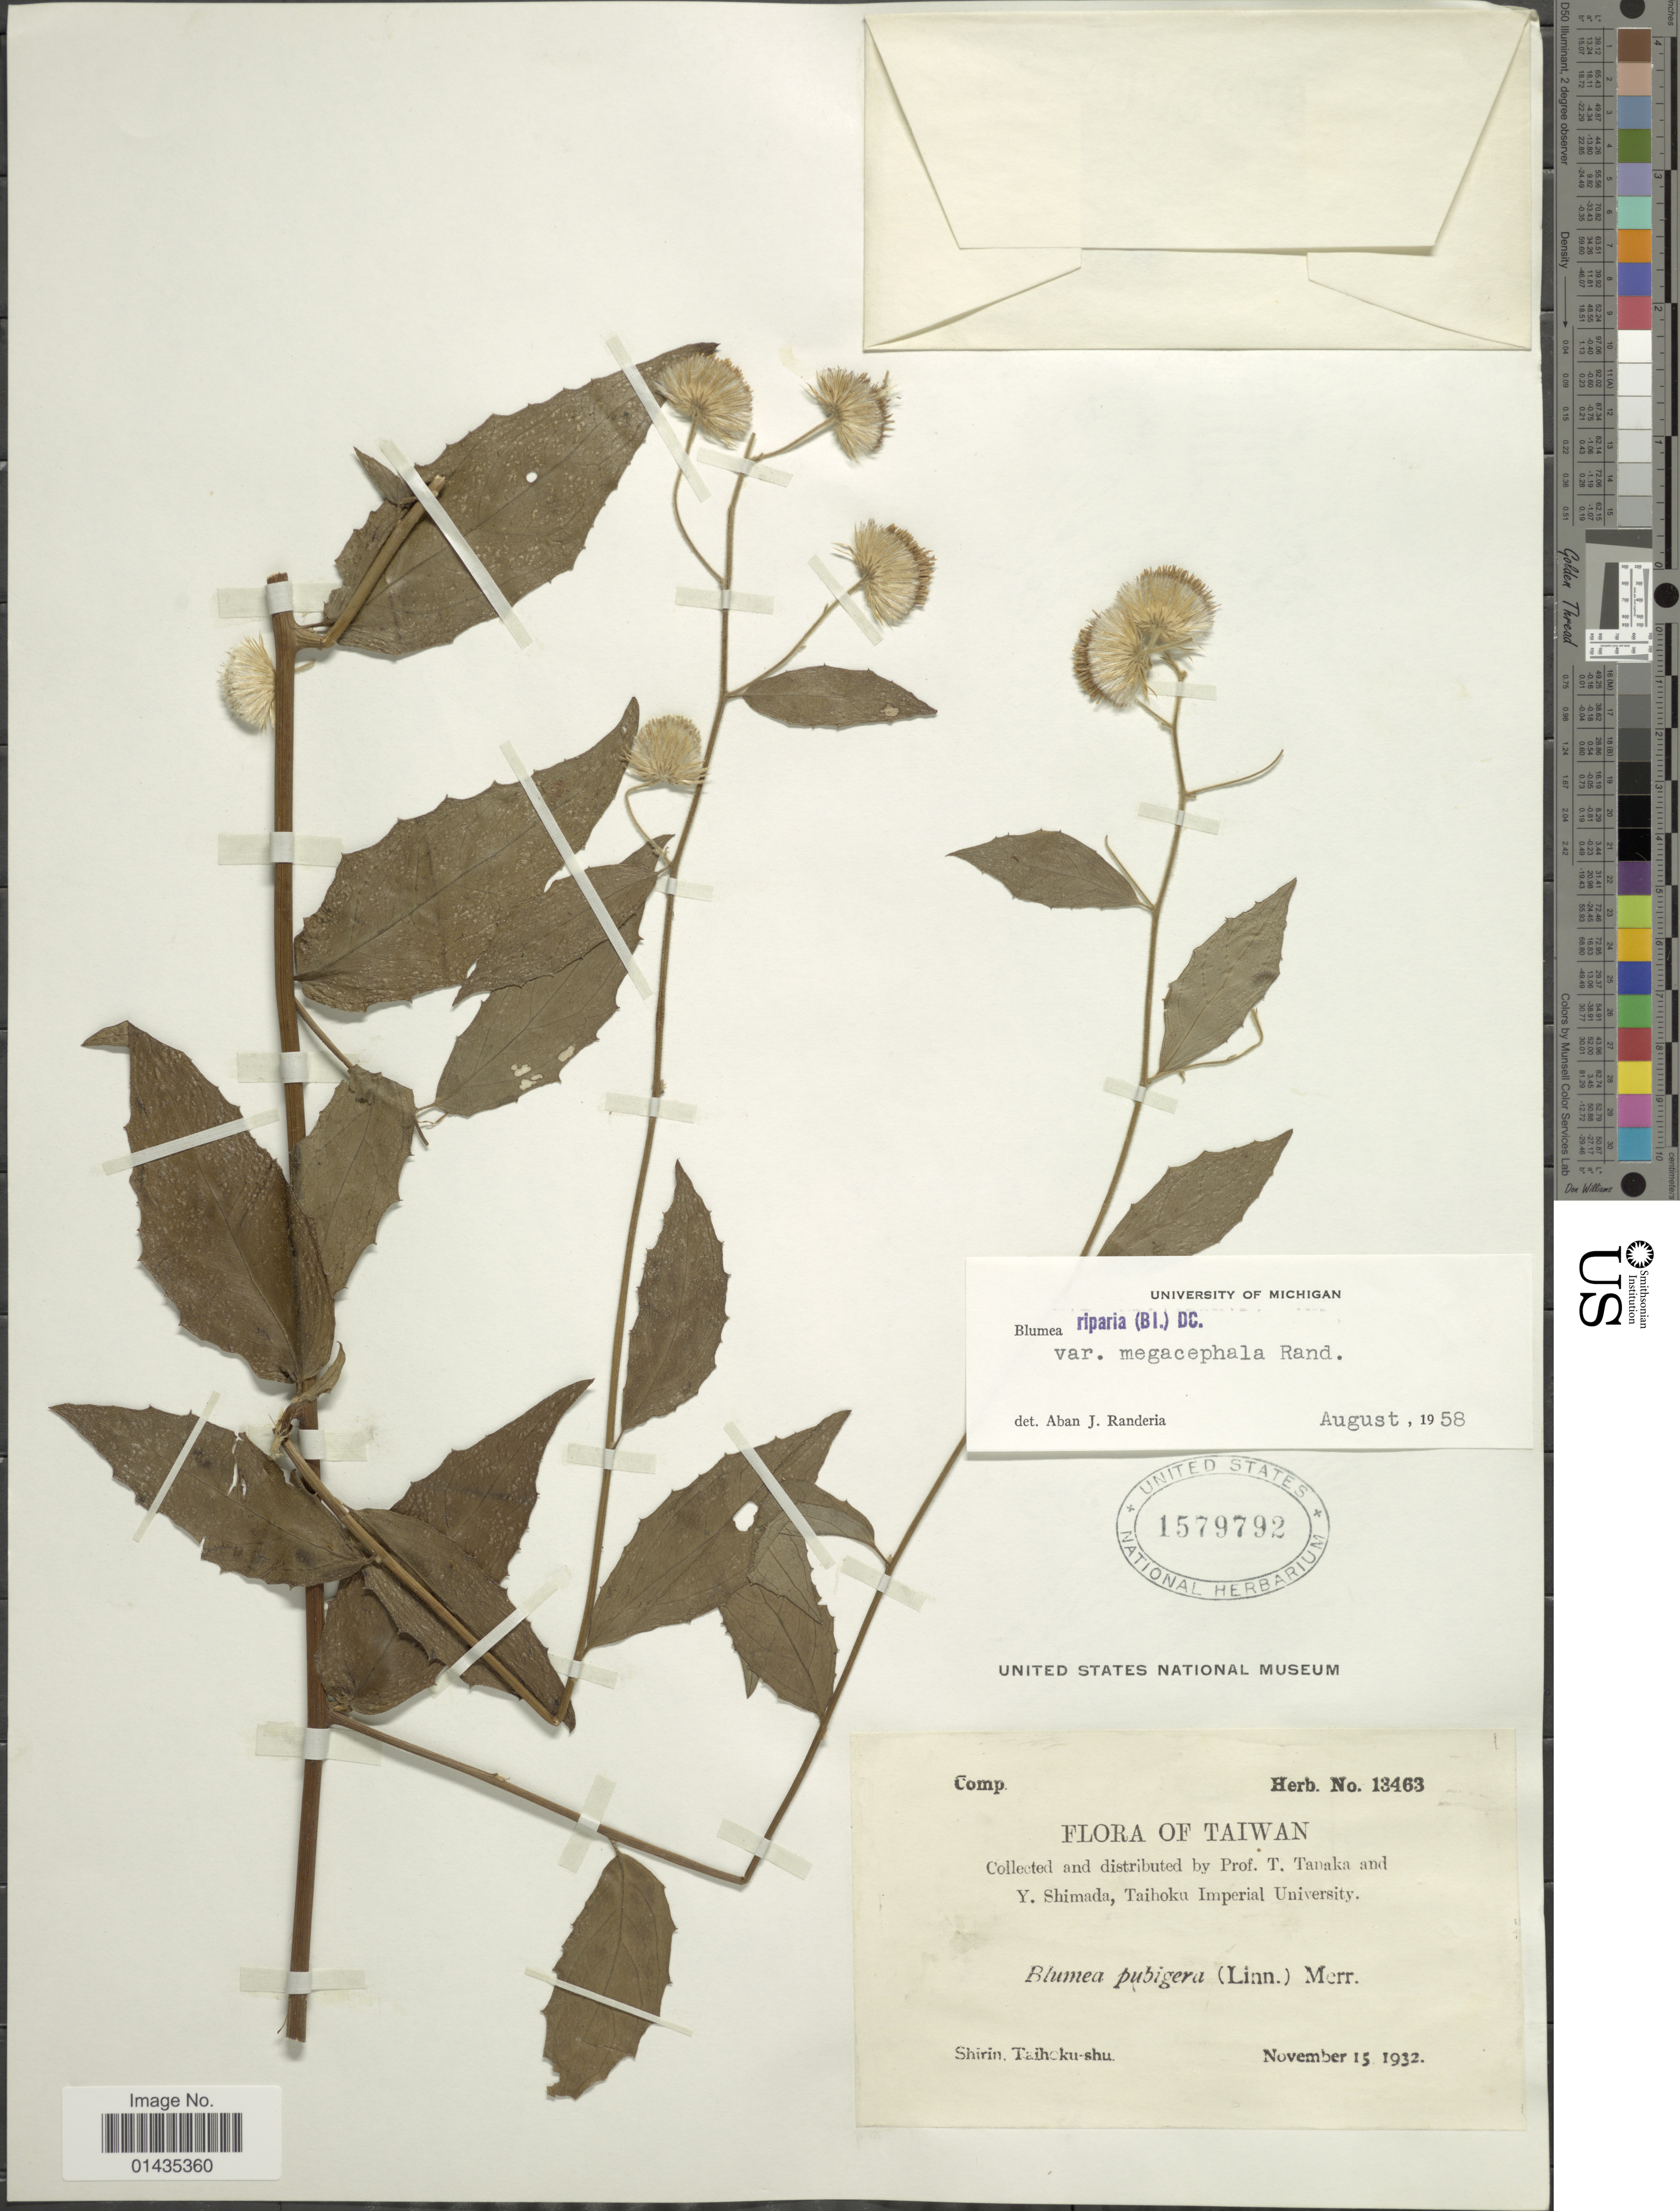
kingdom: Plantae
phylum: Tracheophyta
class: Magnoliopsida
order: Asterales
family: Asteraceae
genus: Blumea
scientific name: Blumea riparia var. megacephala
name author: Randeria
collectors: T. Tanaka & Y. Shimada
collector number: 13463?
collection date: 1932-11-15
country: Taiwan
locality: Shirin, Taihoku-shu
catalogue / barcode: US 1579792